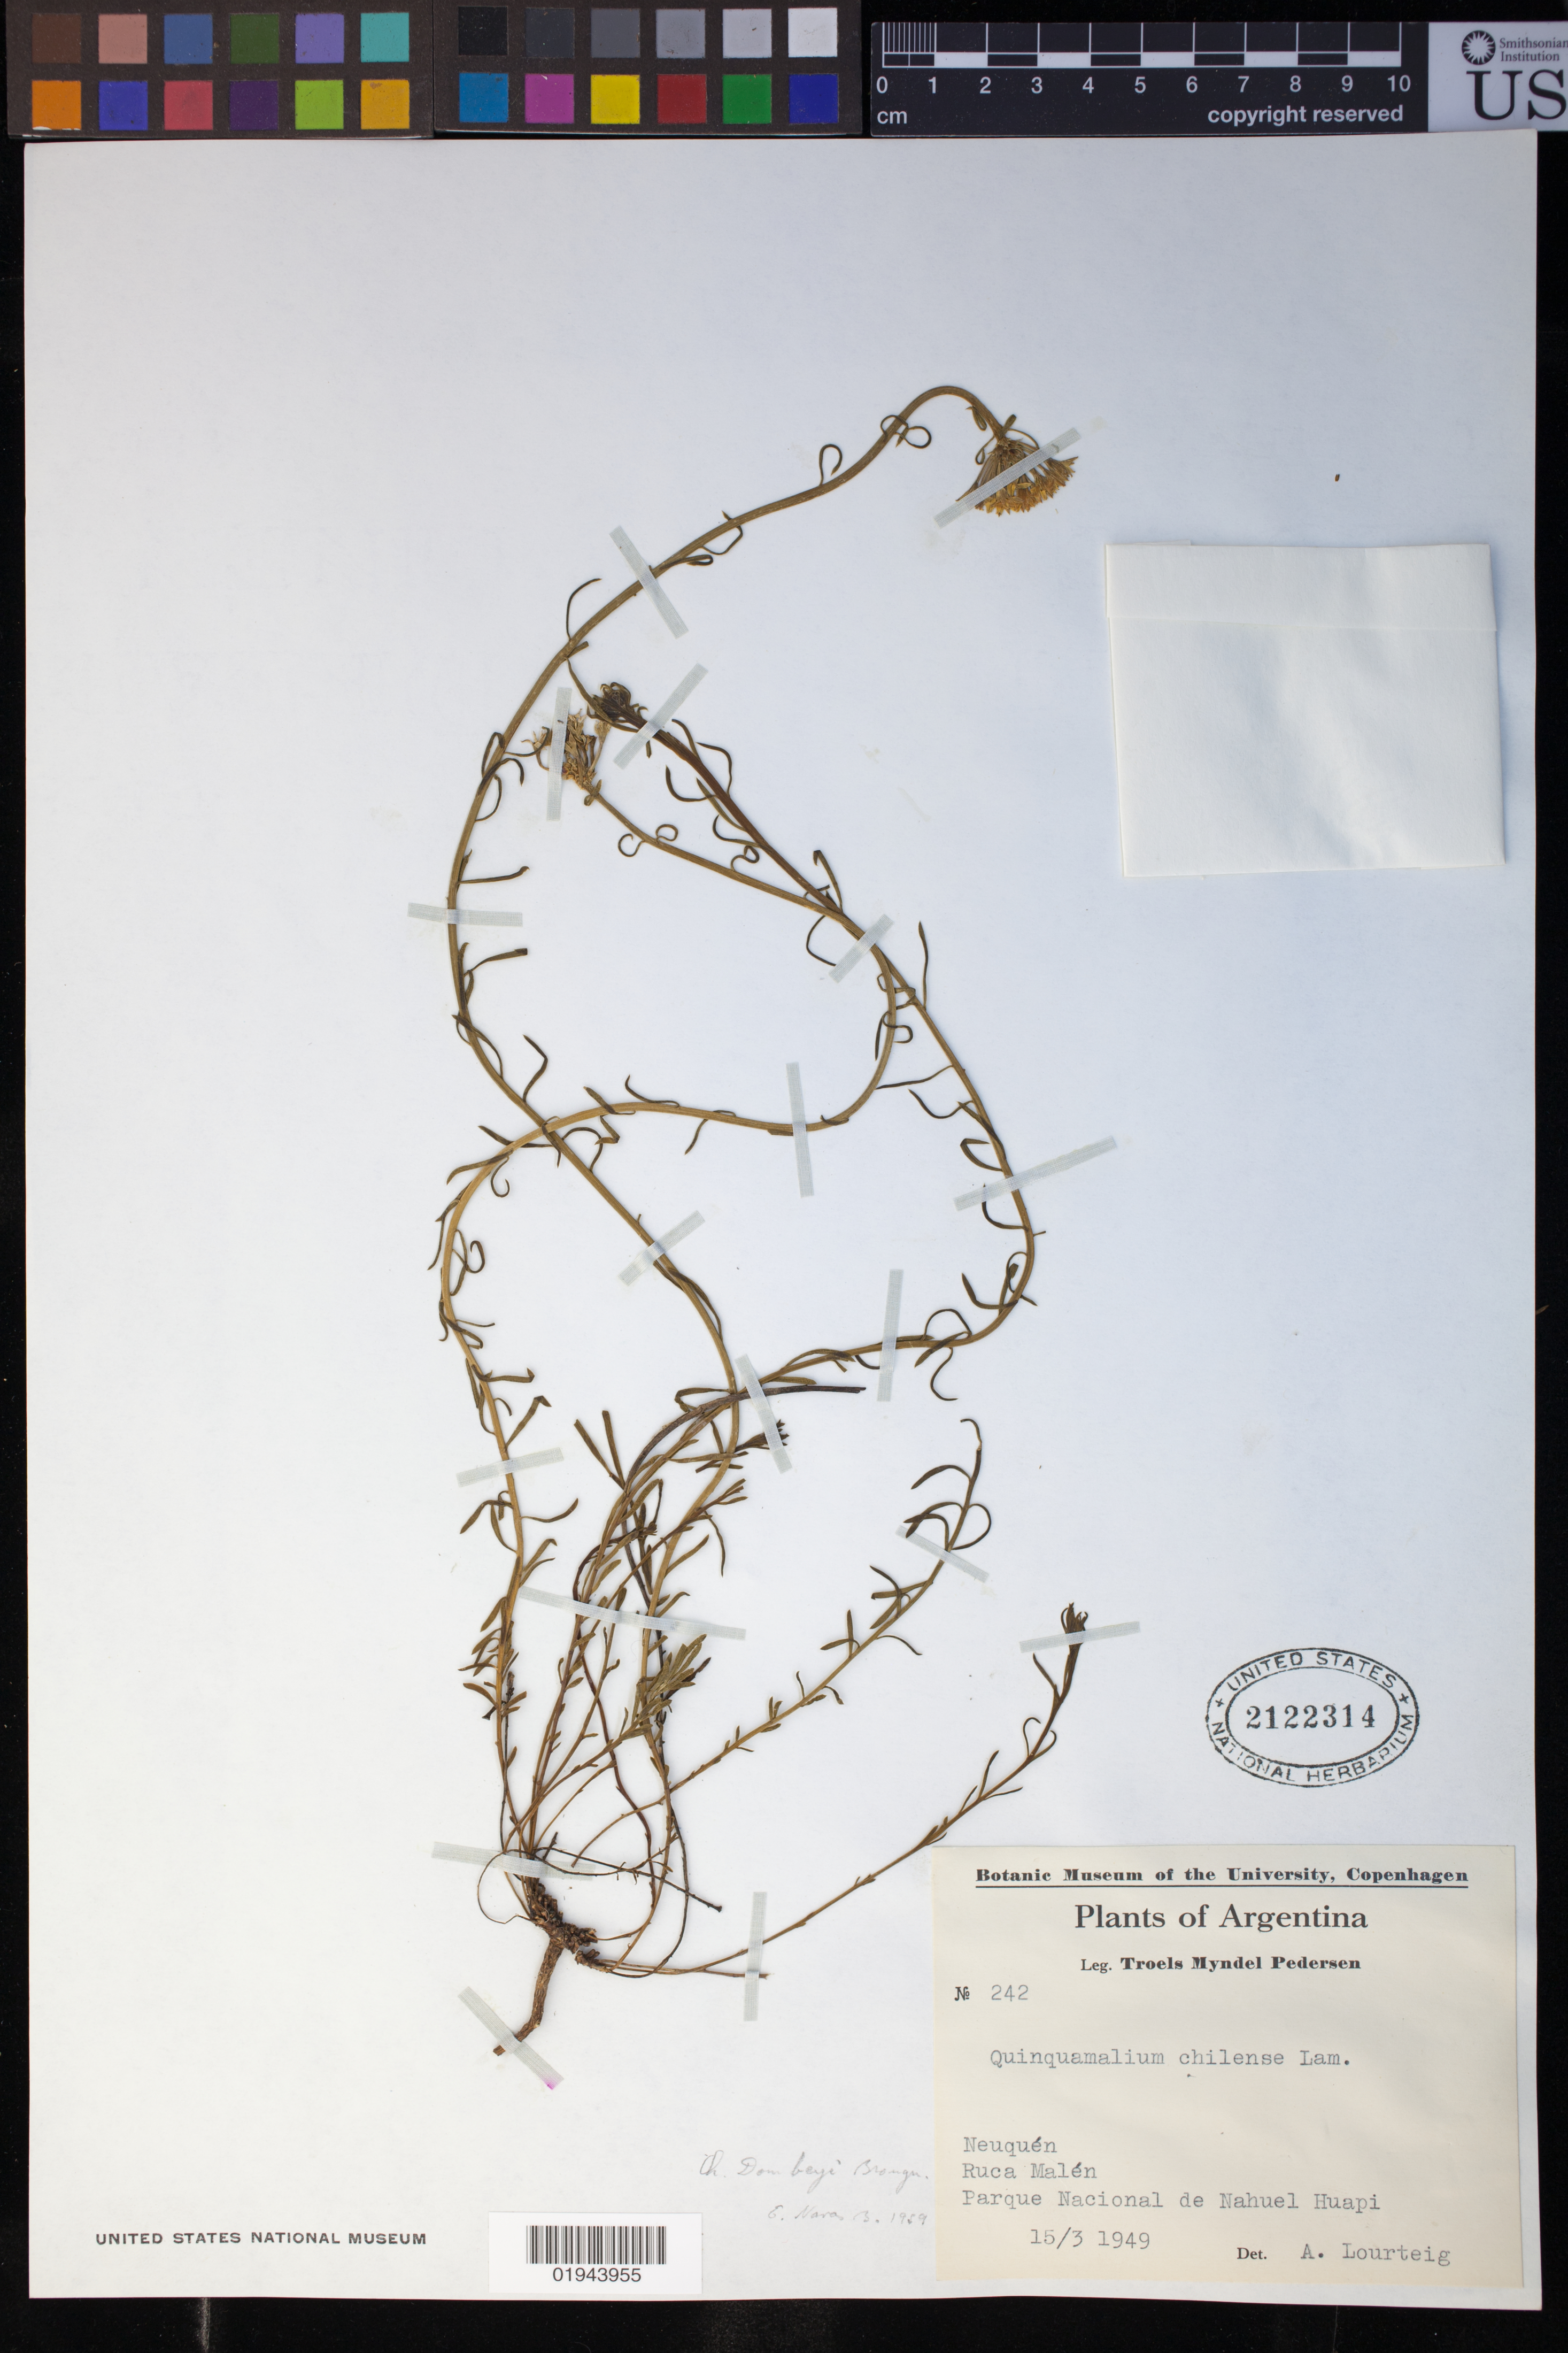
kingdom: Plantae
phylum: Tracheophyta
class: Magnoliopsida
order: Santalales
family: Schoepfiaceae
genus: Quinchamalium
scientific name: Quinchamalium andinum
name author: Phil.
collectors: A. Lourteig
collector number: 242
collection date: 1949-03-15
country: Argentina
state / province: Neuquén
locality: Ruca Malen, Parque Nacional de Nahuel Huapi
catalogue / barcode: US 2122314